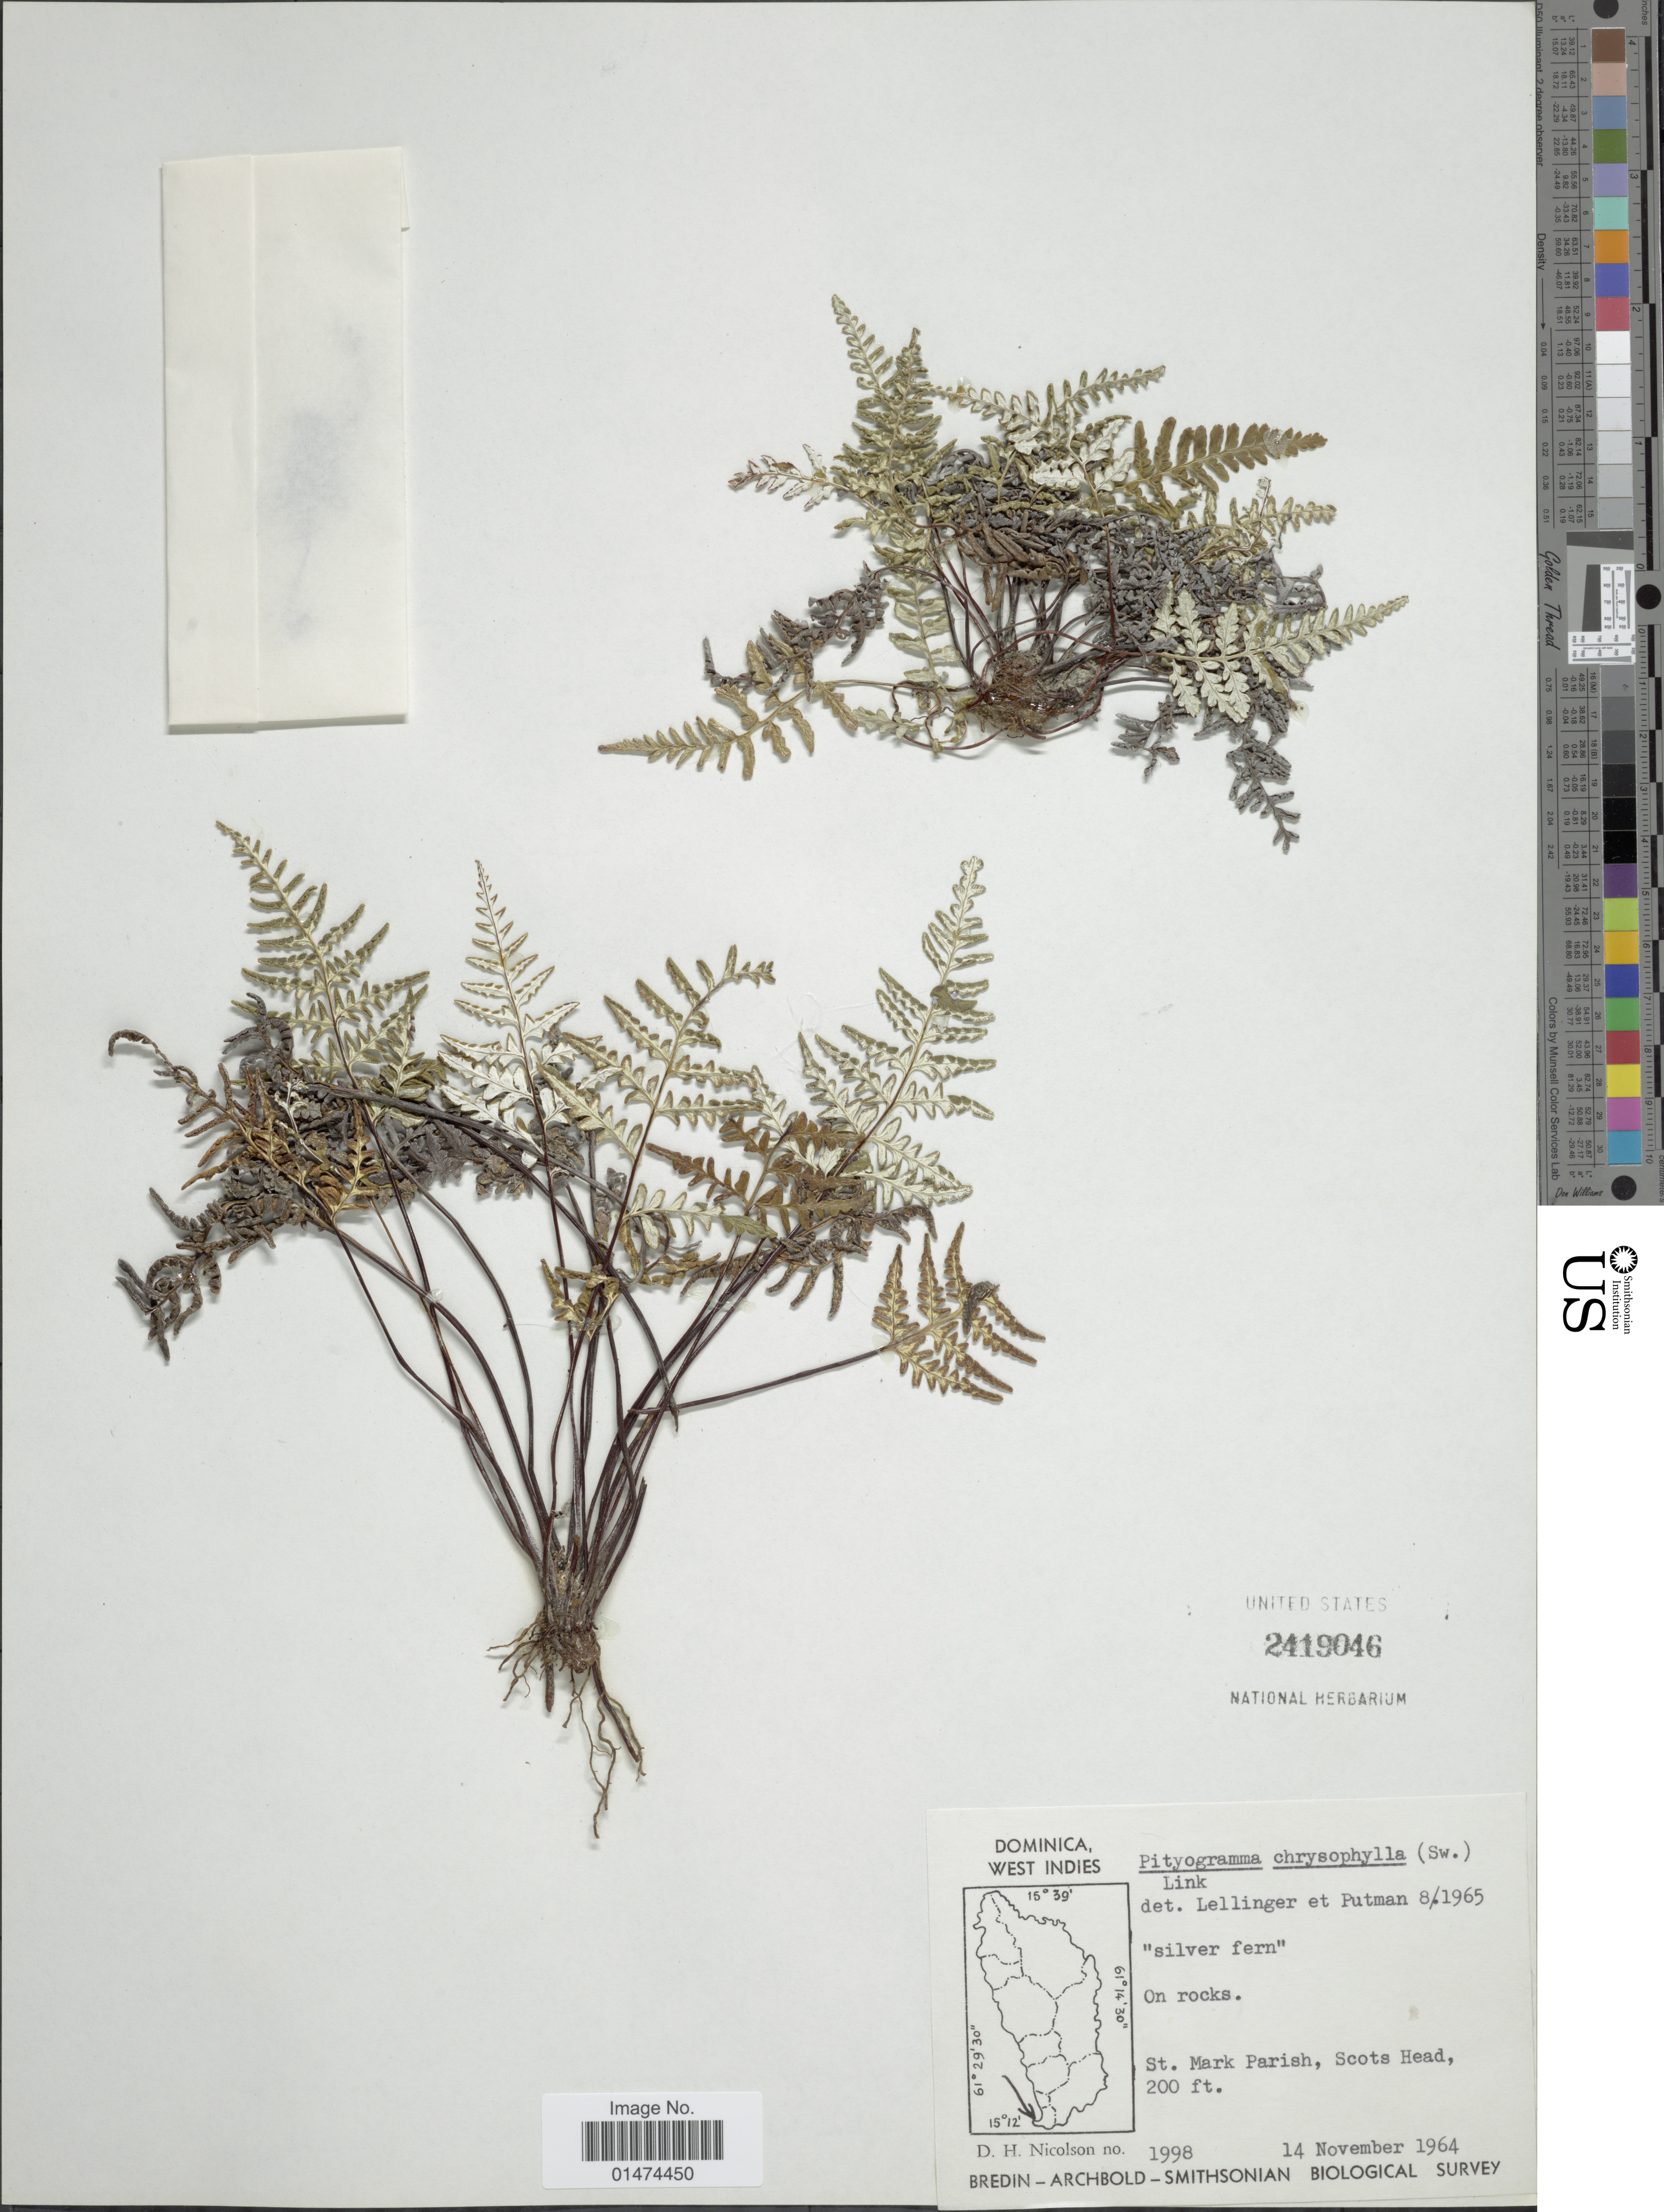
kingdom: Plantae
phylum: Tracheophyta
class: Polypodiopsida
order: Polypodiales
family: Pteridaceae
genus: Pityrogramma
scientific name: Pityrogramma chrysophylla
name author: (Sw.) Link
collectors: D. H. Nicolson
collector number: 1998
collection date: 1964-11-14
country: Dominica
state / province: St. Mark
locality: St. mark parish, Scots Head.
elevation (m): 61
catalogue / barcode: US 2419046